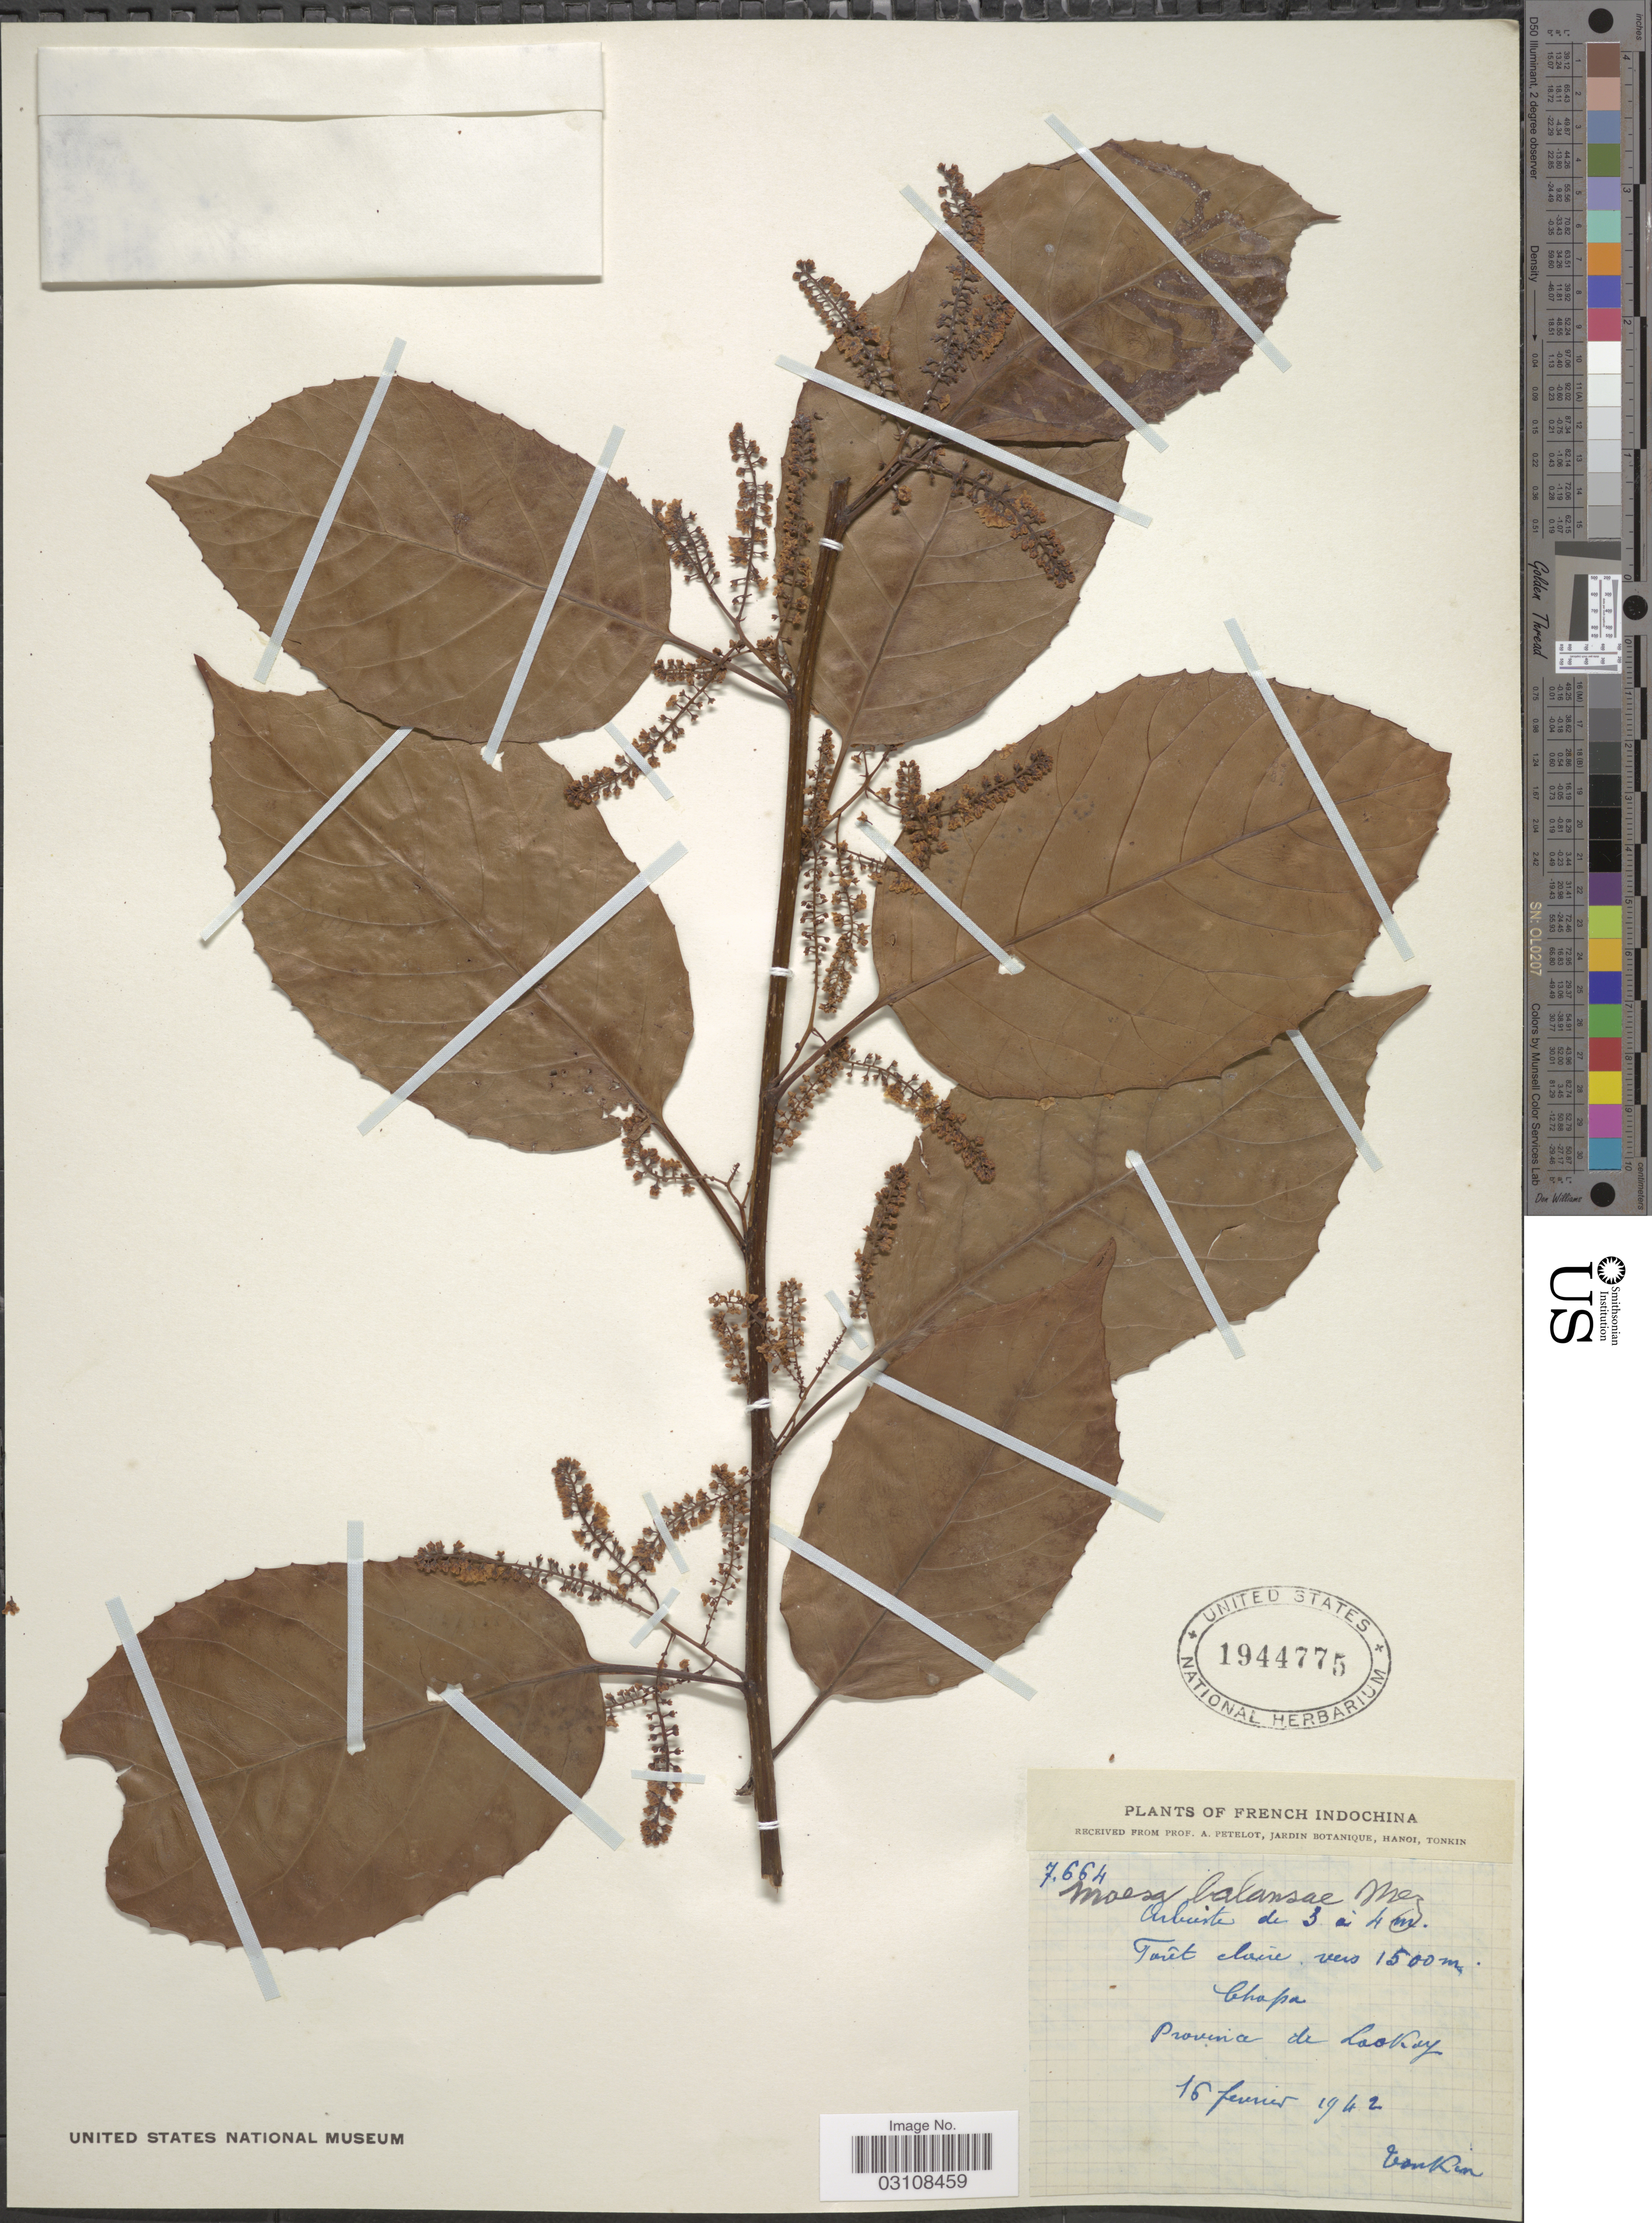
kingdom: Plantae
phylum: Tracheophyta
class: Magnoliopsida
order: Ericales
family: Primulaceae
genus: Maesa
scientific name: Maesa balansae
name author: Mez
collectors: A. Petelot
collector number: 7664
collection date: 1942-02-16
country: Vietnam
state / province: Lao Cai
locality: French Indochina. Forêt claire. Chapa. Province de Lao Kay. Tonkin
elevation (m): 1500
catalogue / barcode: US 1944775